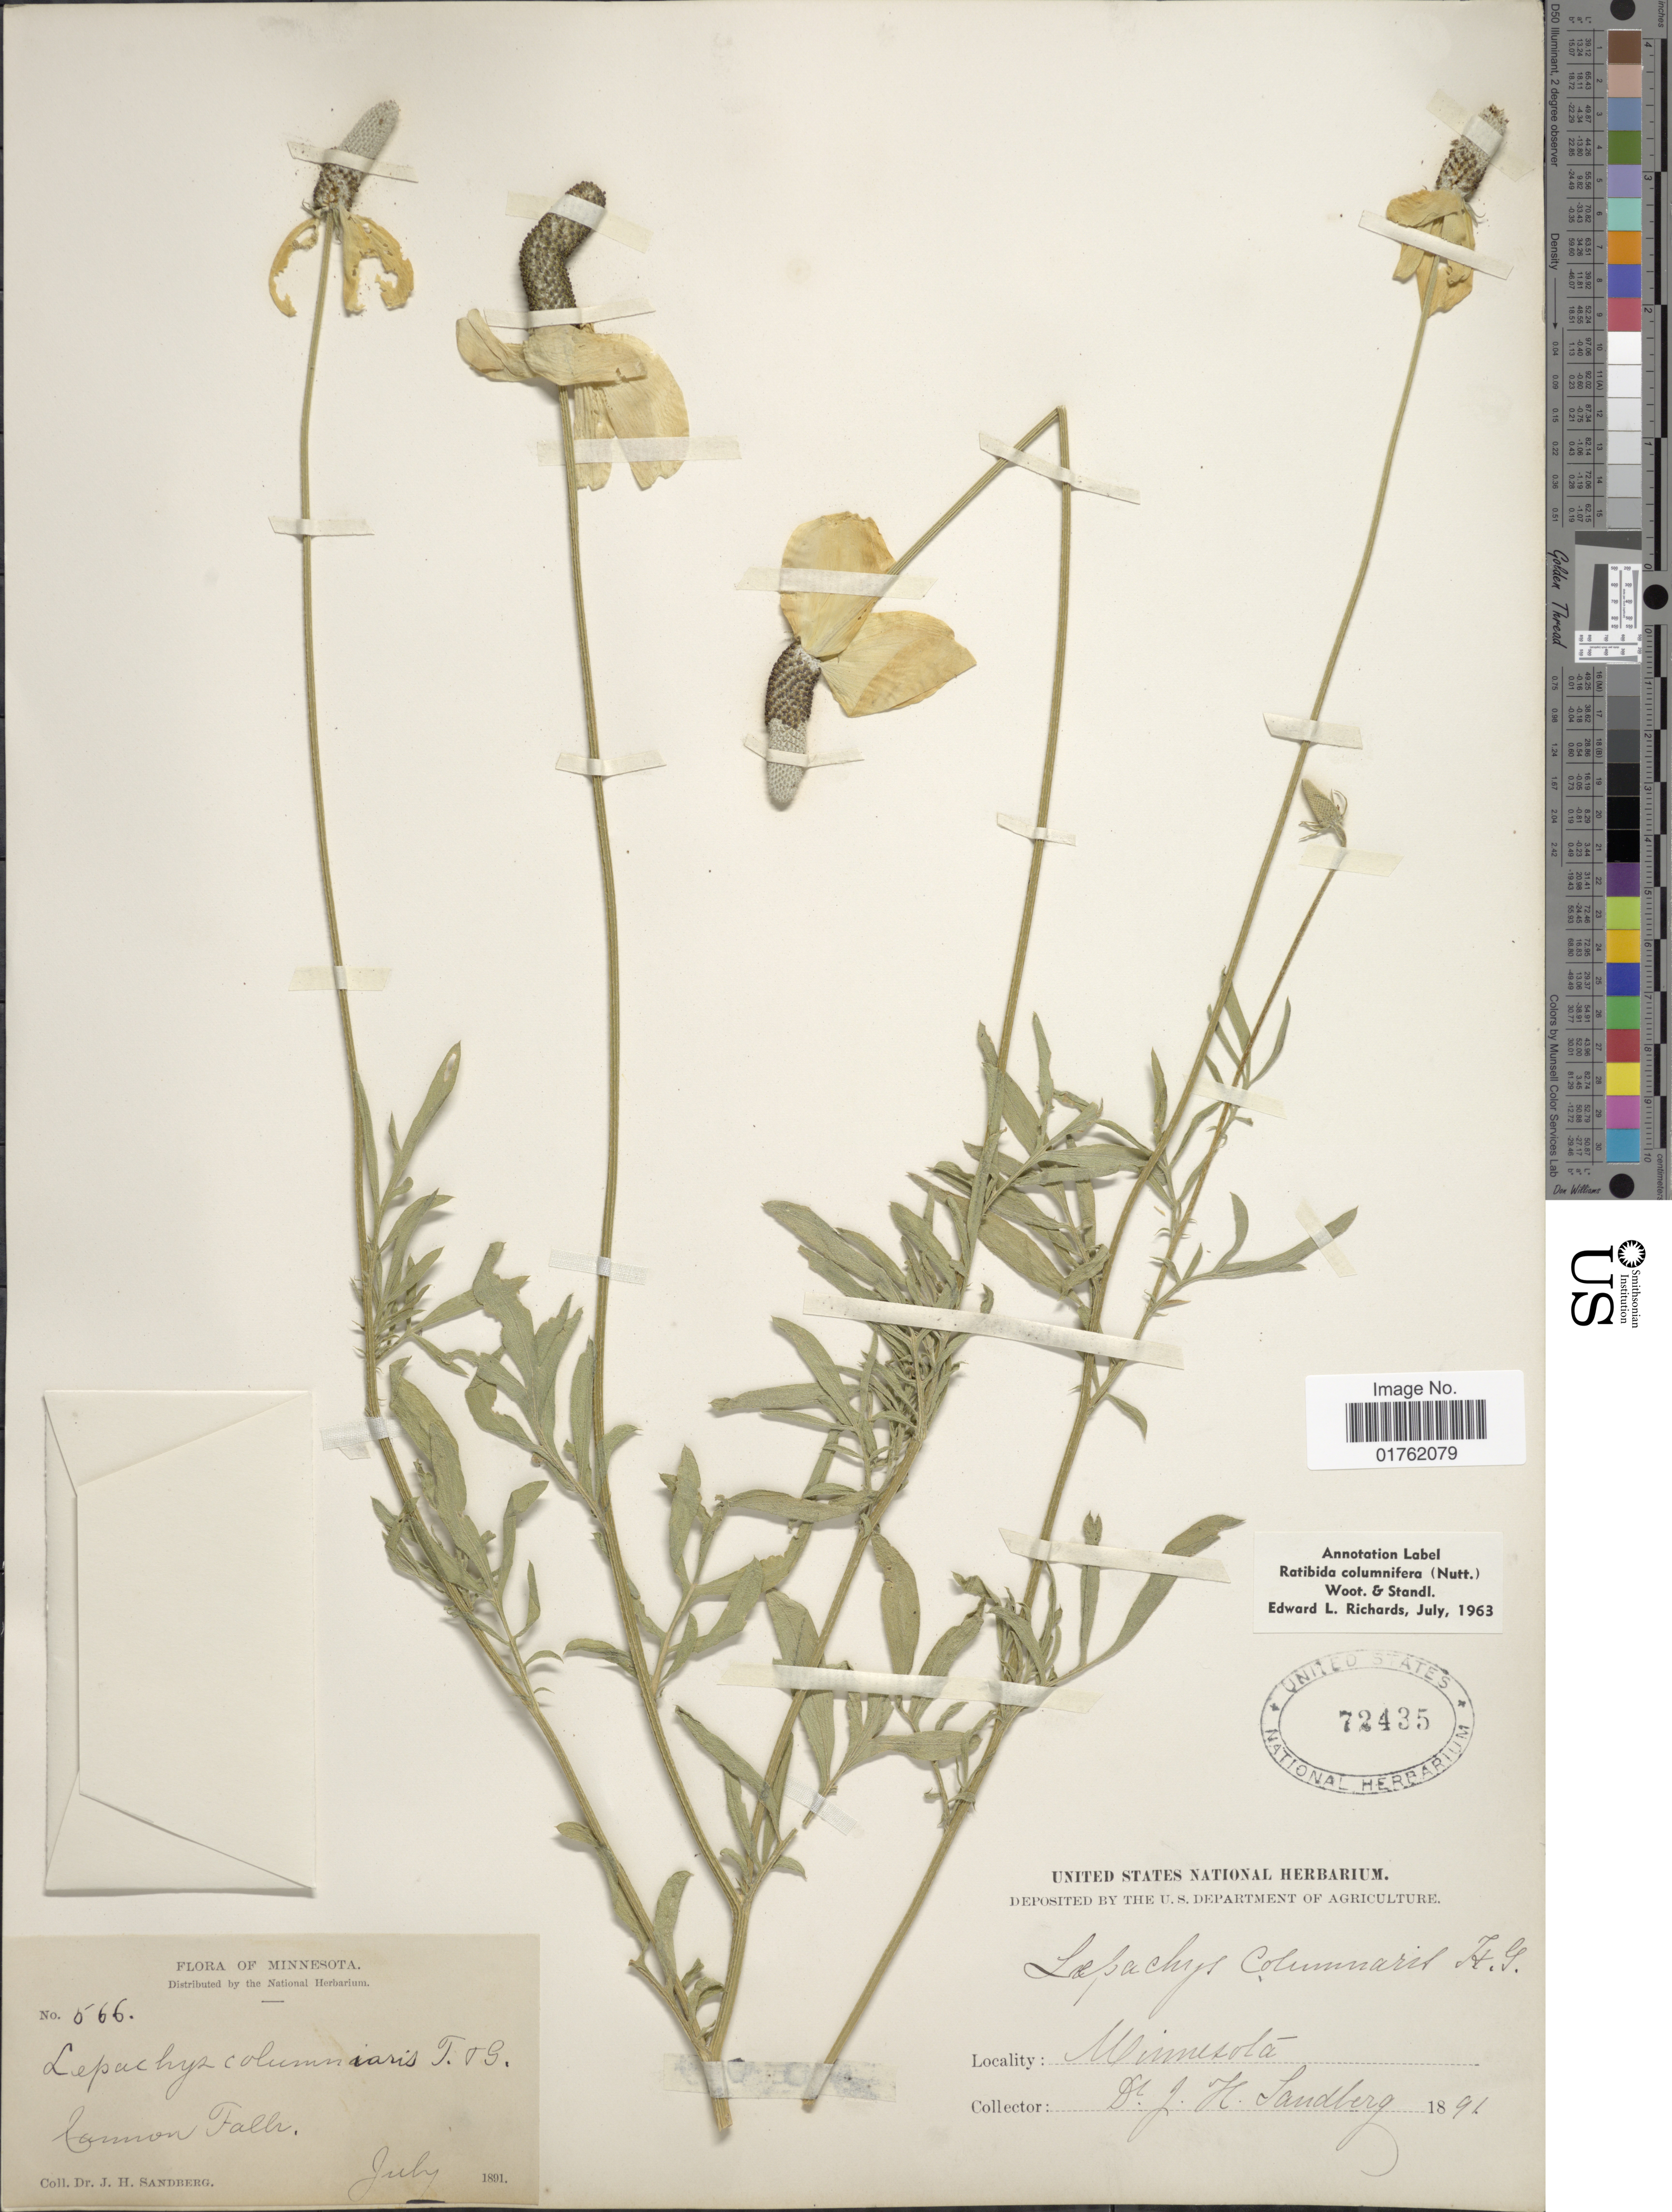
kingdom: Plantae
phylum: Tracheophyta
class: Magnoliopsida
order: Asterales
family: Asteraceae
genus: Ratibida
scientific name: Ratibida columnaris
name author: (Pursh) D. Don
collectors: J. H. Sandberg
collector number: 566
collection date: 1891-07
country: United States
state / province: Minnesota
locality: Cannon Falls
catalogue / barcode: US 72435